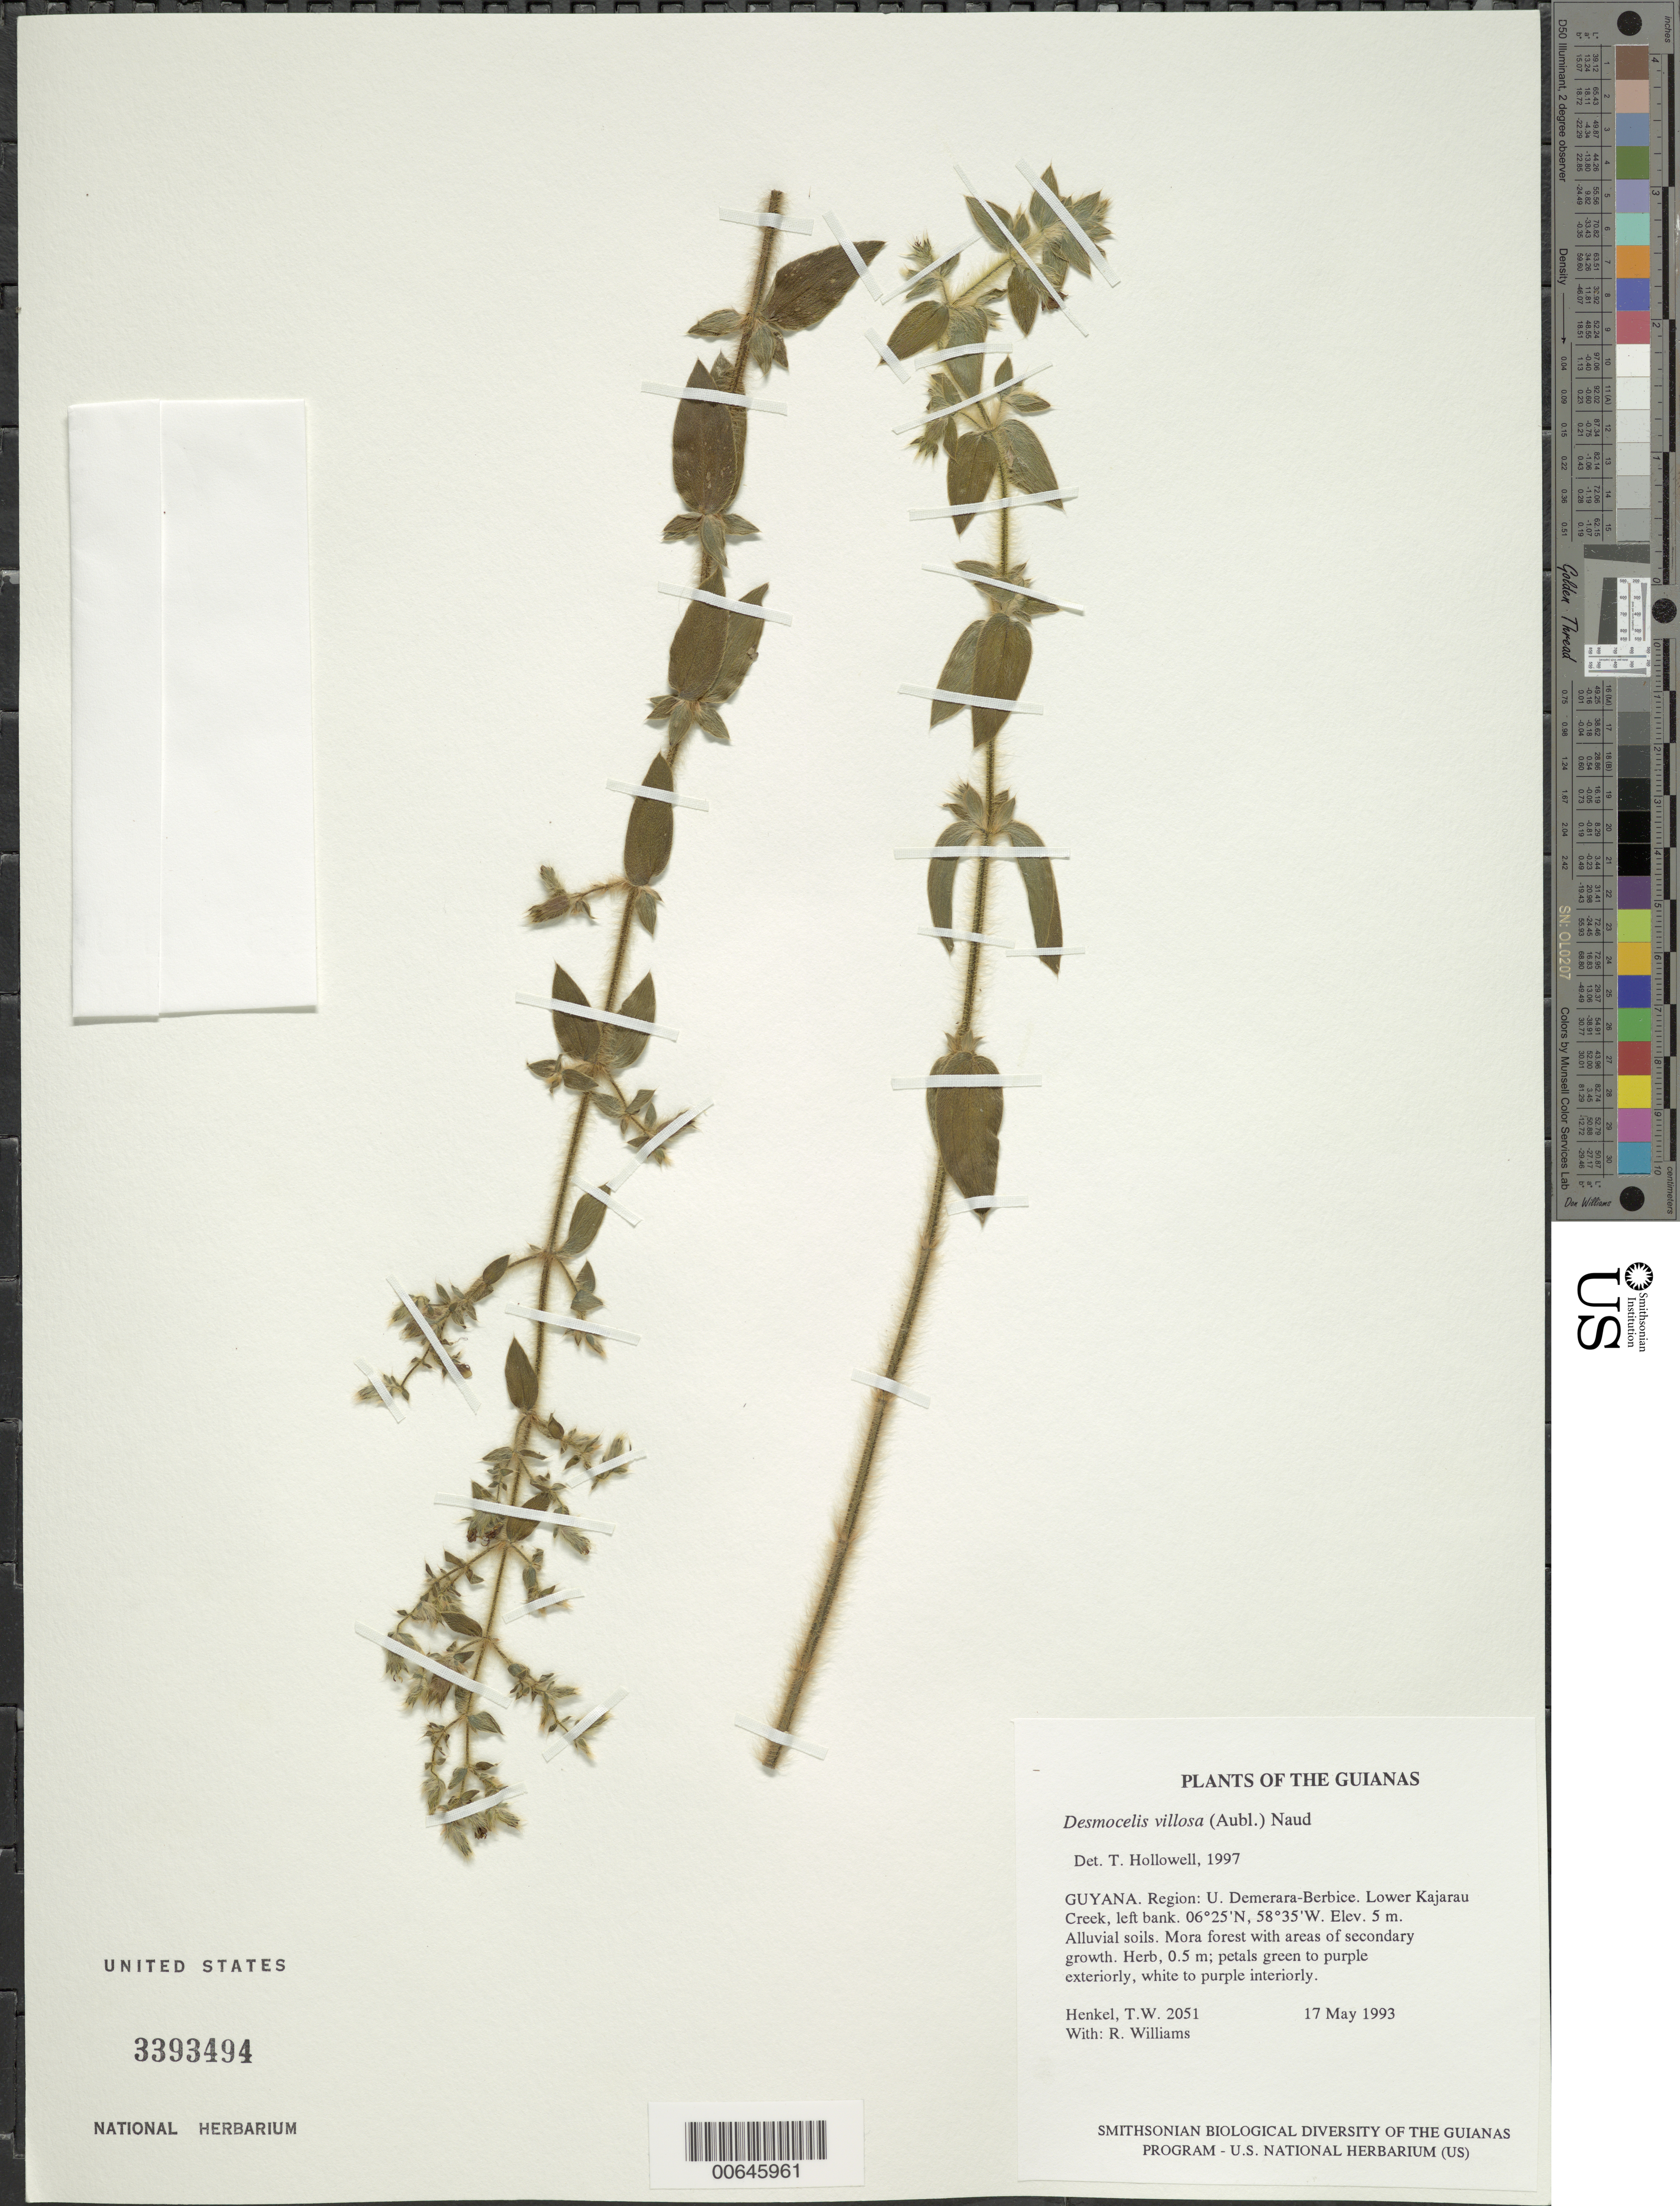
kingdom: Plantae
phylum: Tracheophyta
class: Magnoliopsida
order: Myrtales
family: Melastomataceae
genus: Desmoscelis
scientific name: Desmoscelis villosa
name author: (Aubl.) Naudin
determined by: Almeda, F.; Penneys, D. S.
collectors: T. Henkel & R. Williams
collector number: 2051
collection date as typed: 17 May 1993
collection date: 1993-05-17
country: Guyana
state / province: U. Demerara-Berbice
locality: Lower Kajarau Creek, left bank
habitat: Alluvial soils. Mora forest with areas of secondary growth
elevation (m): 5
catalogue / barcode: US 3393494